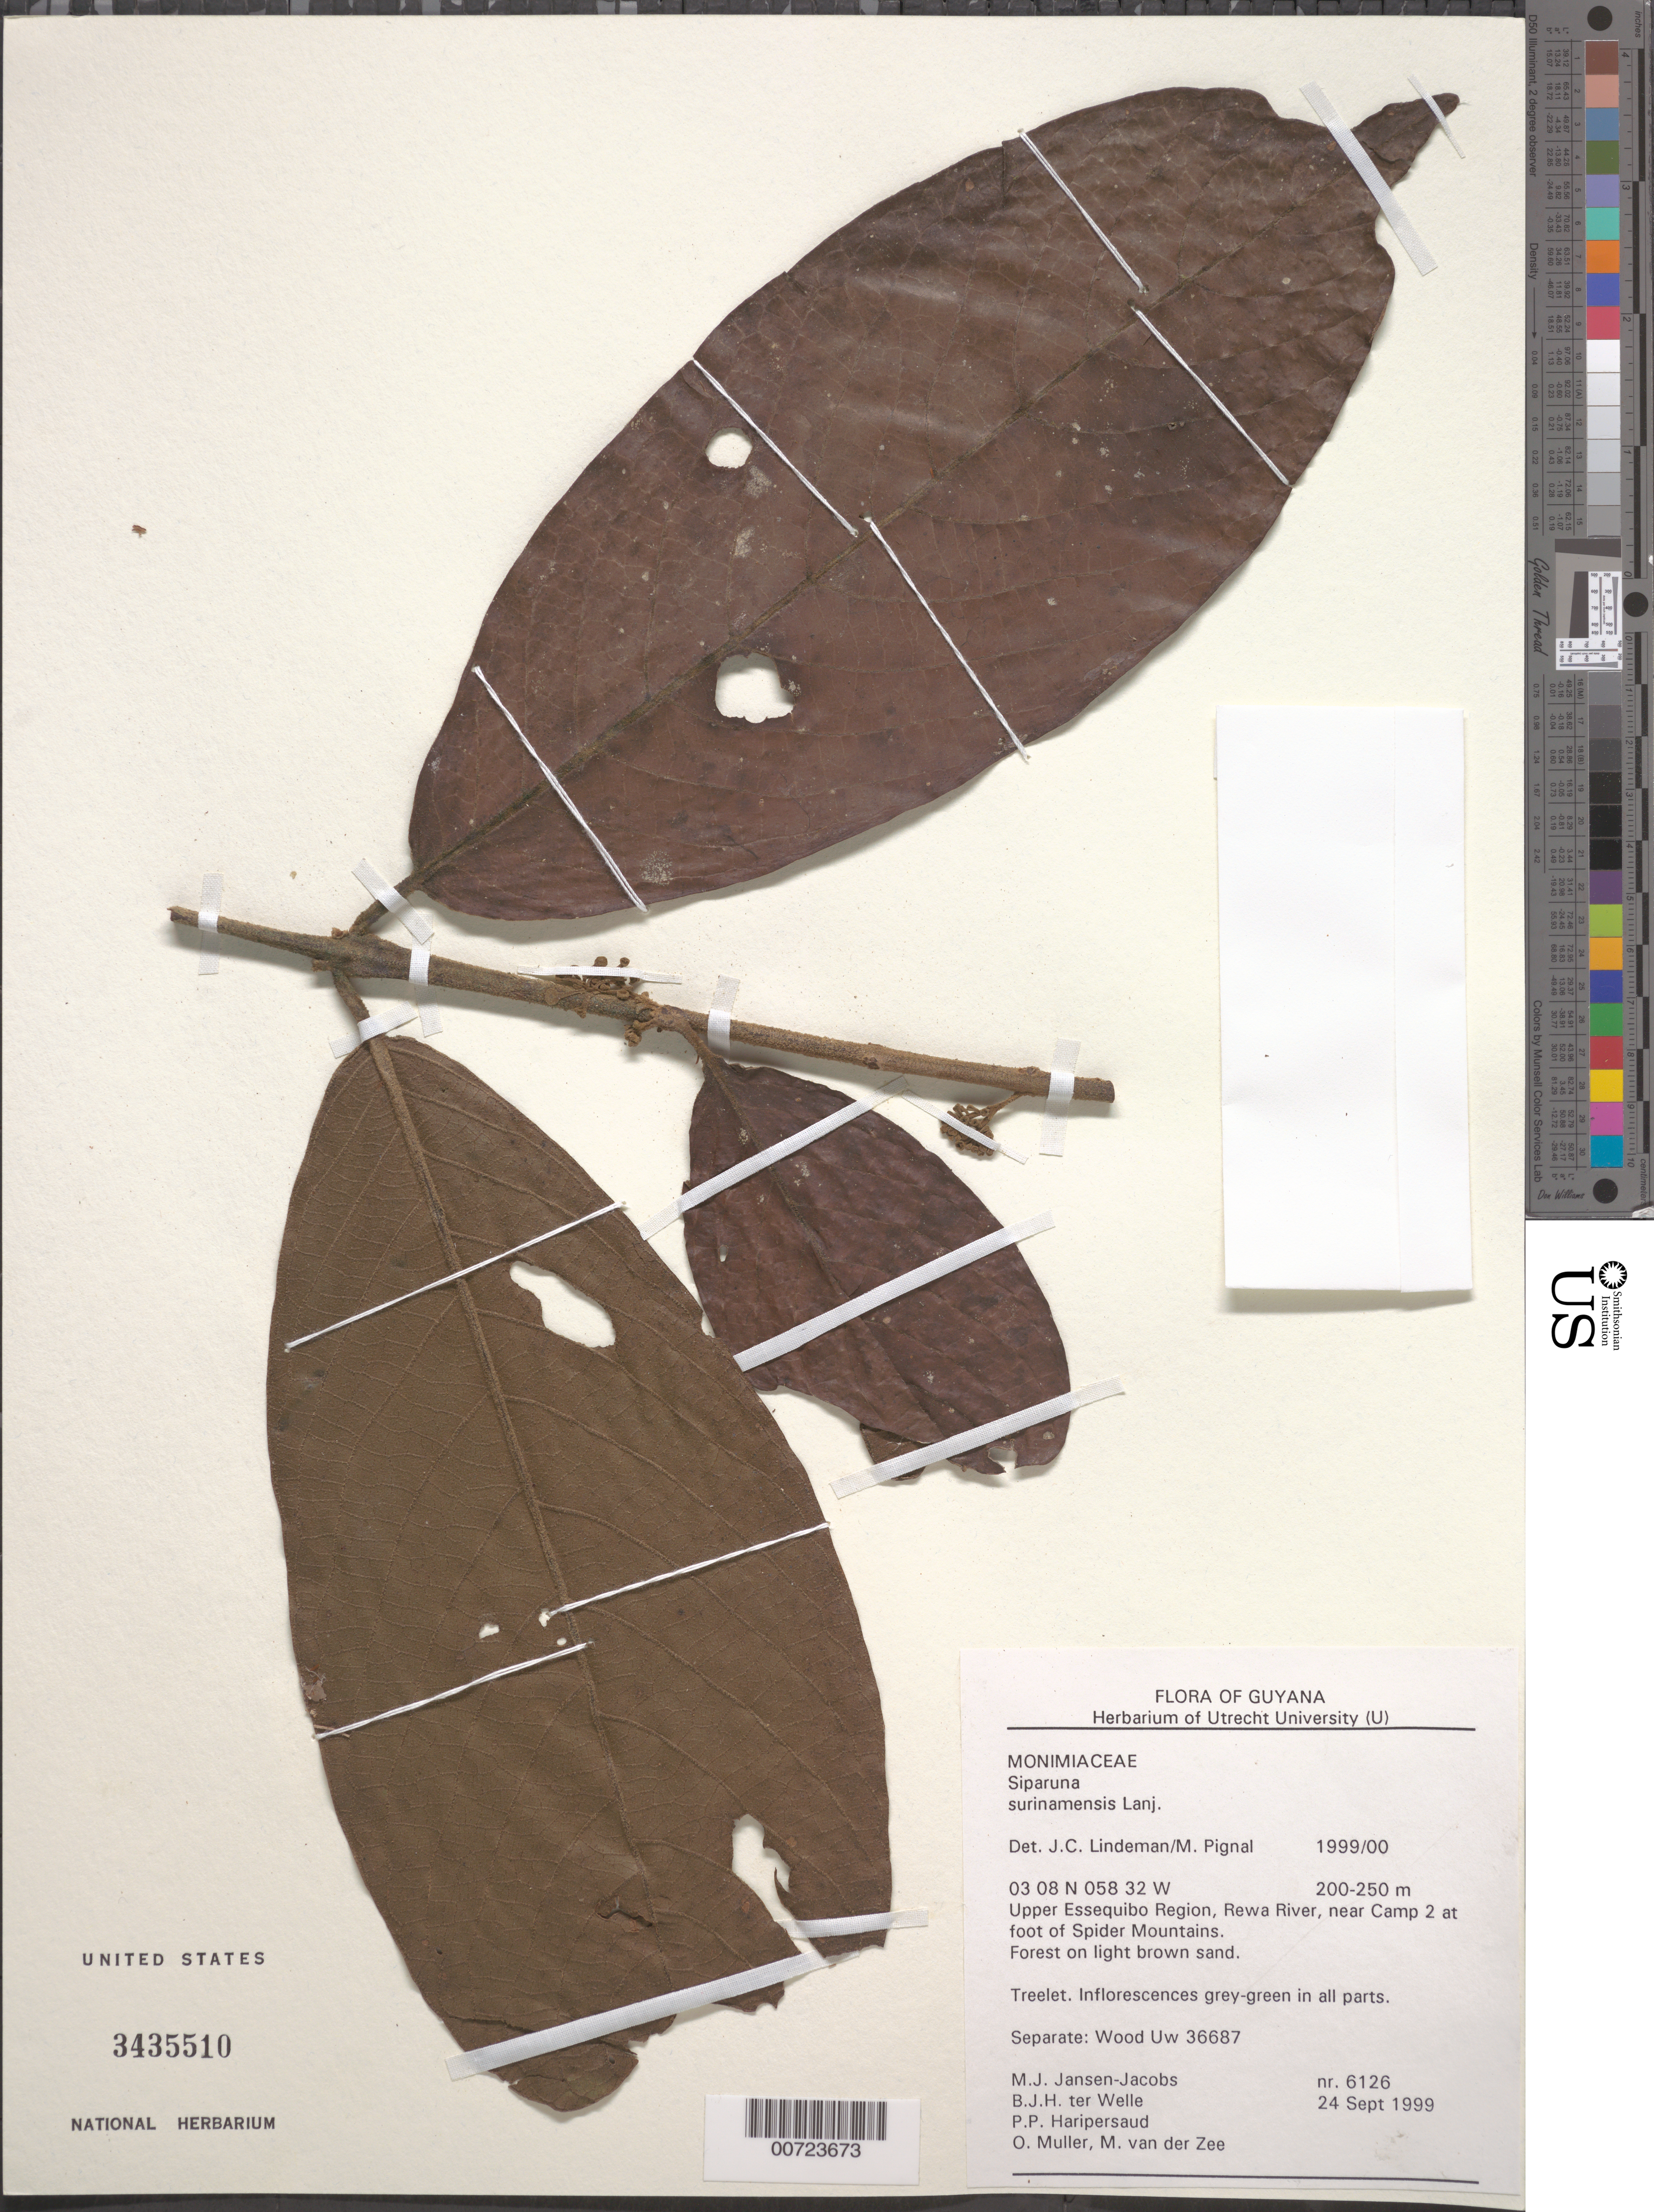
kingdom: Plantae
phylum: Tracheophyta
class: Magnoliopsida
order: Laurales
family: Siparunaceae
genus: Siparuna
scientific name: Siparuna surinamensis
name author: Lanj.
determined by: Pignal, M.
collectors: M. J. Jansen-Jacobs, B. Welle, P. Haripersaud, O. Muller & M. van der Zee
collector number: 6126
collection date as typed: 24-Sep-99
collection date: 1999-09-24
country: Guyana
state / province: U. Takutu-U. Essequibo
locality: Rewa River, at foot of Spider Mts., near camp 2, Upper Essequibo Region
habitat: Forest on light brown sand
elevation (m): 220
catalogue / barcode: US 3435510